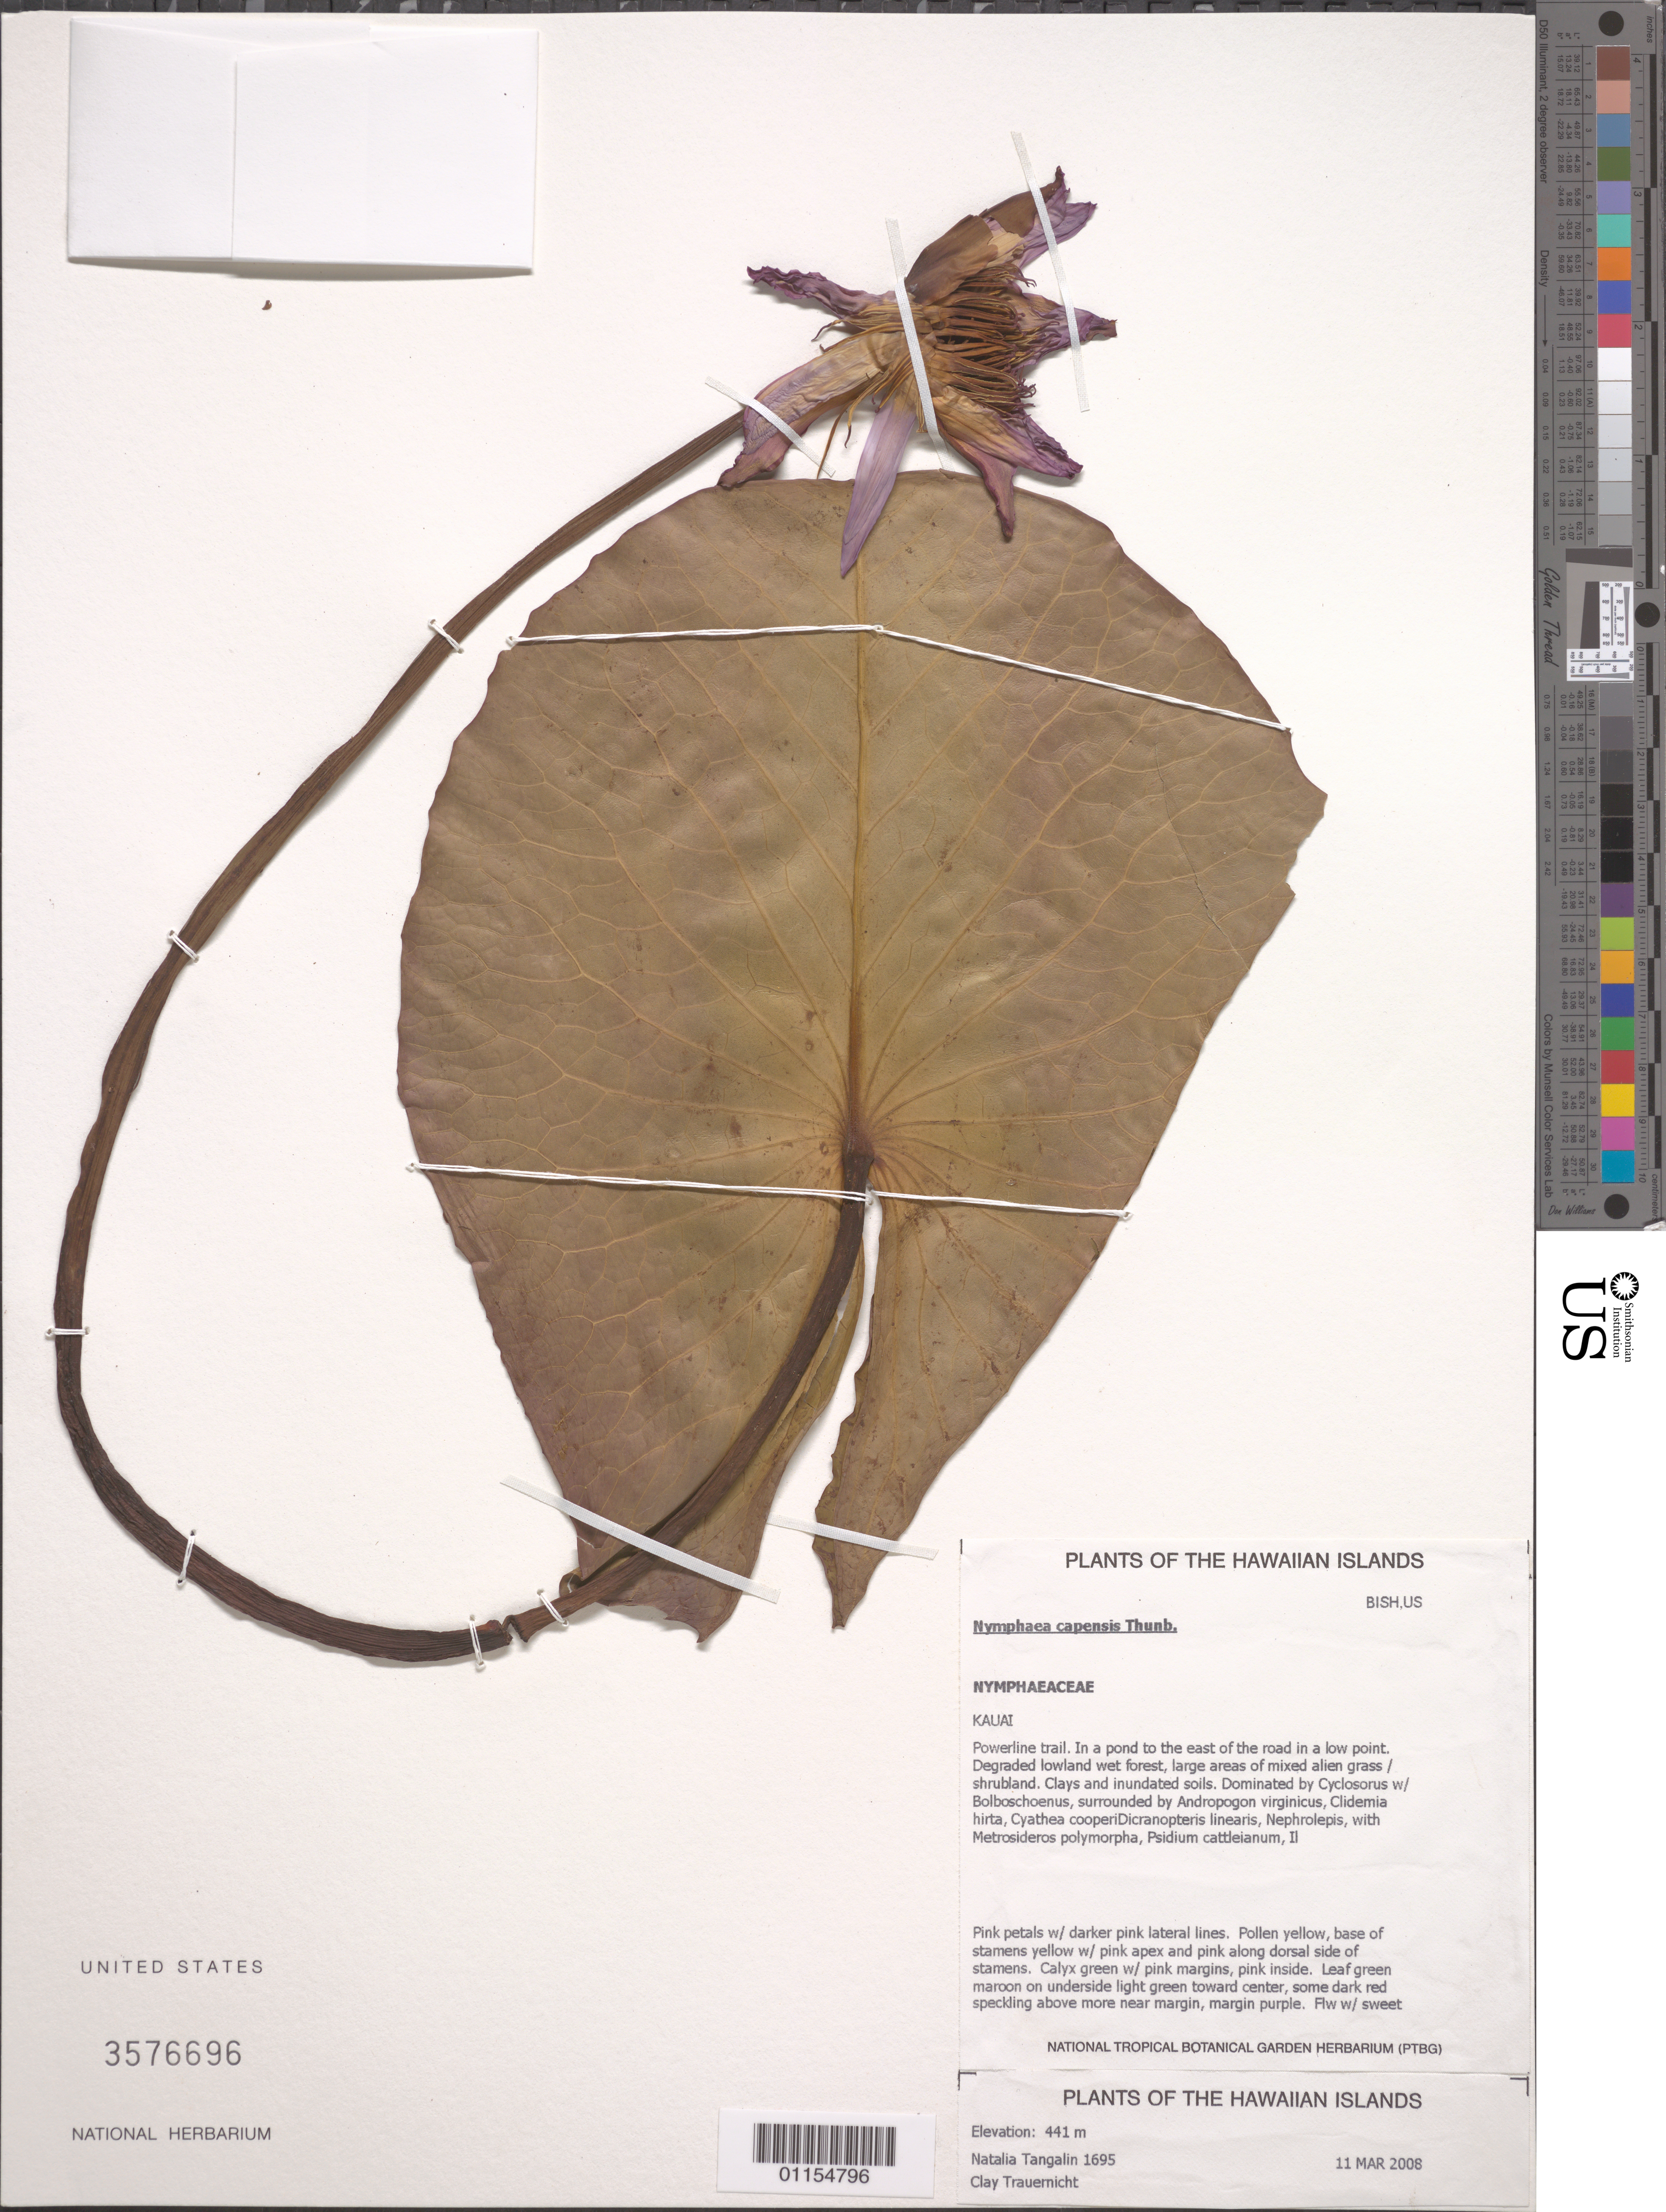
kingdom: Plantae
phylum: Tracheophyta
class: Magnoliopsida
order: Nymphaeales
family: Nymphaeaceae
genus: Nymphaea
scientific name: Nymphaea capensis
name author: Thunb.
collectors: N. Tangalin & C. Trauernicht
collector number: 1695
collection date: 2008-03-11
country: United States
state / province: Hawaii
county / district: Kaui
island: Kaua'i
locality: Powerline Trail, in pond to the east of the road in a low point.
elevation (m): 441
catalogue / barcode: US 3576696